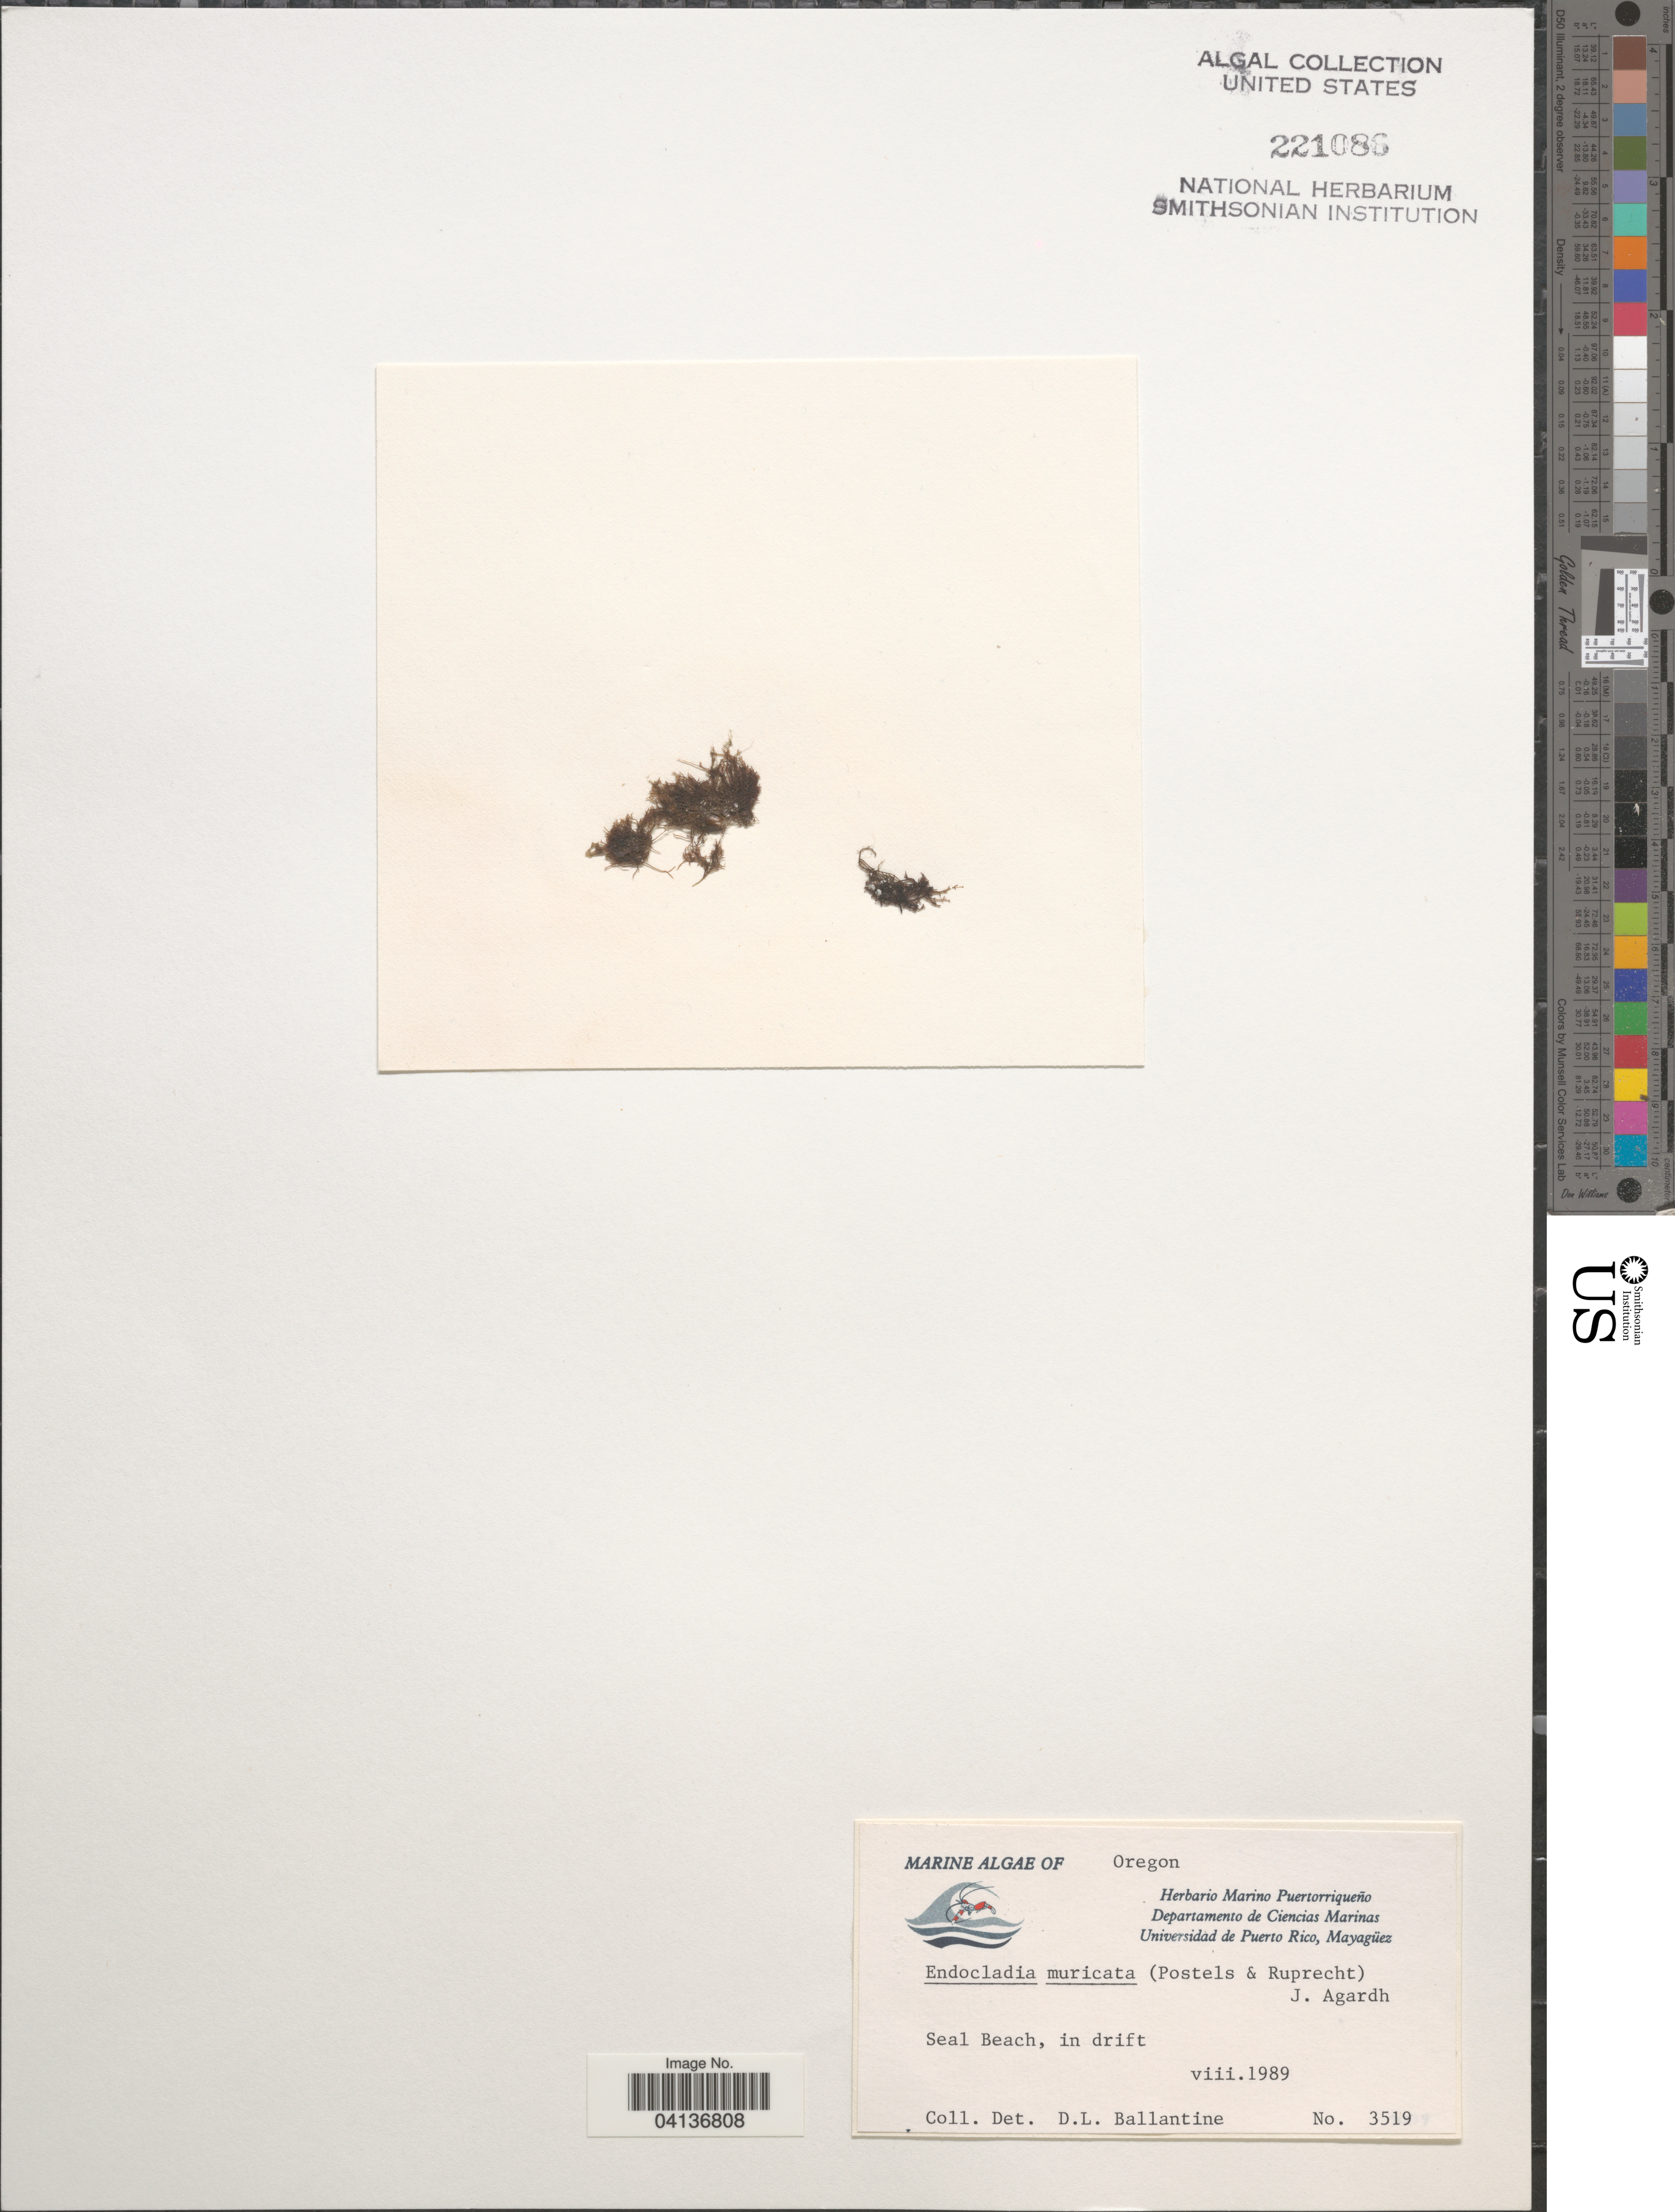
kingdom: Plantae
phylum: Rhodophyta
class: Florideophyceae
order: Gigartinales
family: Endocladiaceae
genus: Endocladia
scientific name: Endocladia muricata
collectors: D.L. Ballantine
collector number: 3519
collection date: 1989-08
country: United States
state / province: Oregon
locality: Seal Beach, in drift.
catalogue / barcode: US 221088